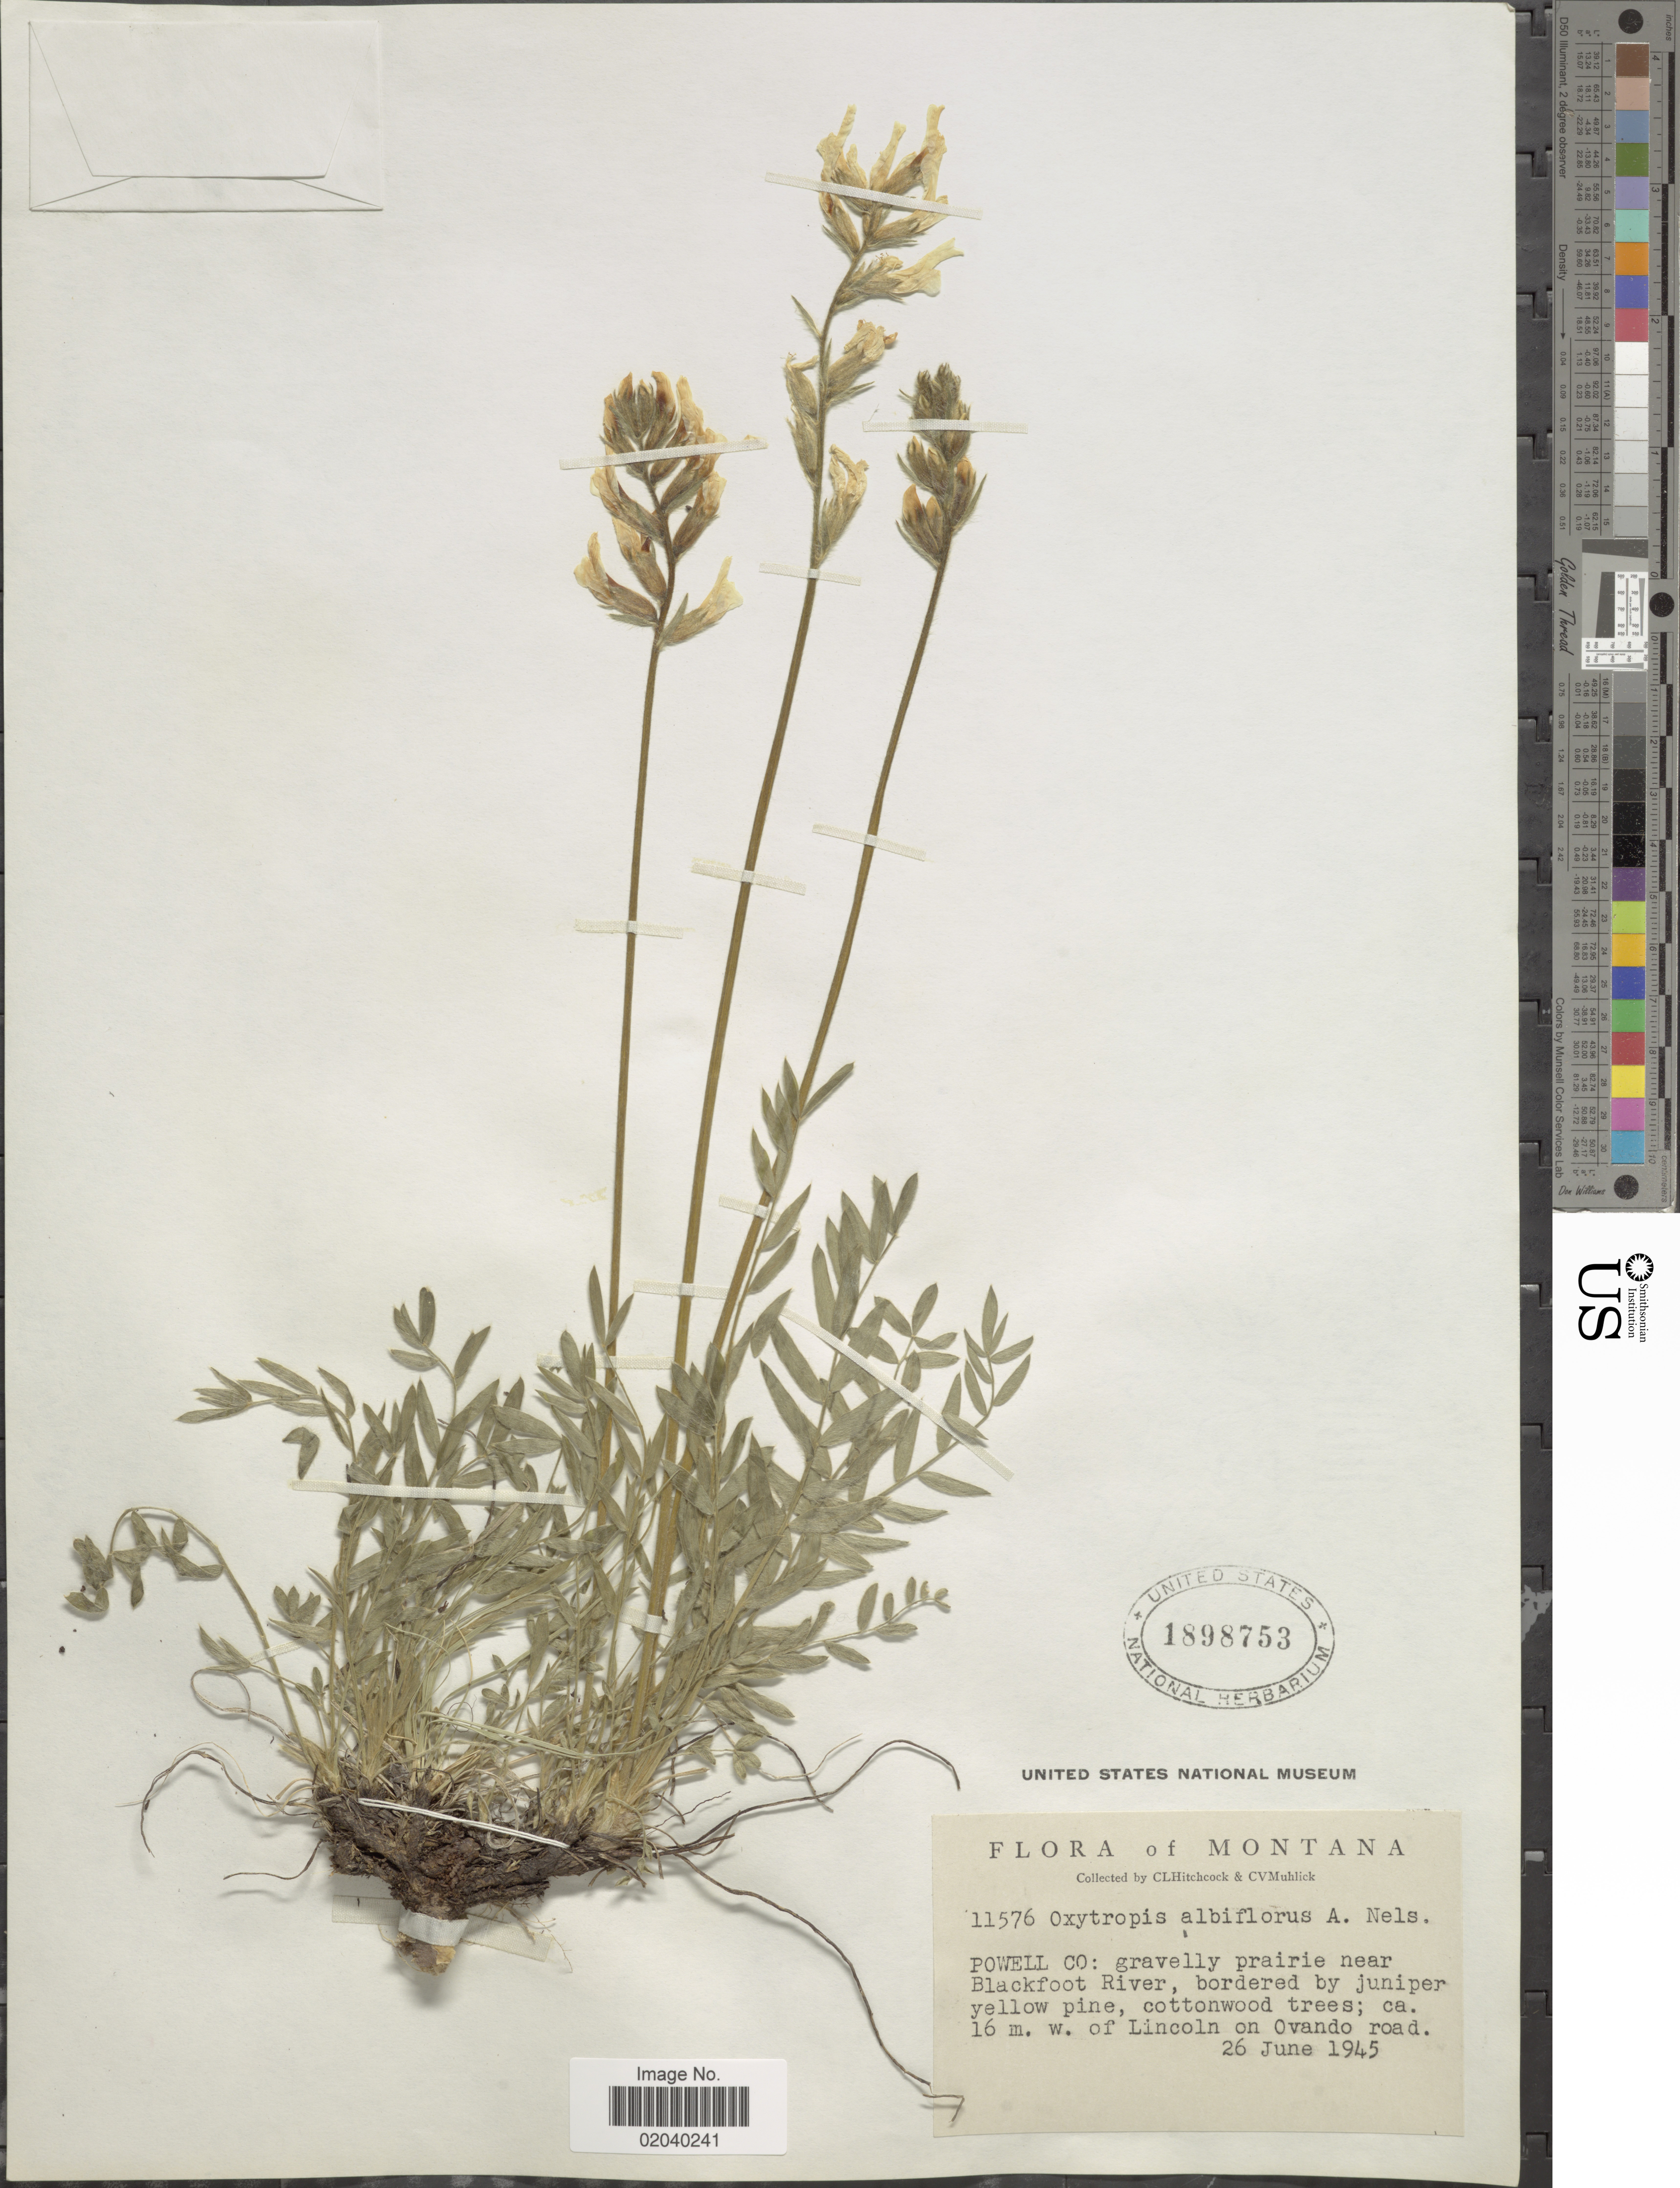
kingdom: Plantae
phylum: Tracheophyta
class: Magnoliopsida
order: Fabales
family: Fabaceae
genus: Oxytropis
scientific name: Oxytropis sericea var. sericea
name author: Nutt.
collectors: C. L. Hitchcock & C. V. Muhlick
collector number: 11576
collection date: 1945-06-26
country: United States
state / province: Montana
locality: Powell Co: gravelly prairie near Blackfoot River, bordered by juniper yellow pine, cottonwood trees; ca 16 m w of Lincoln on Ovando road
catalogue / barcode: US 1898753